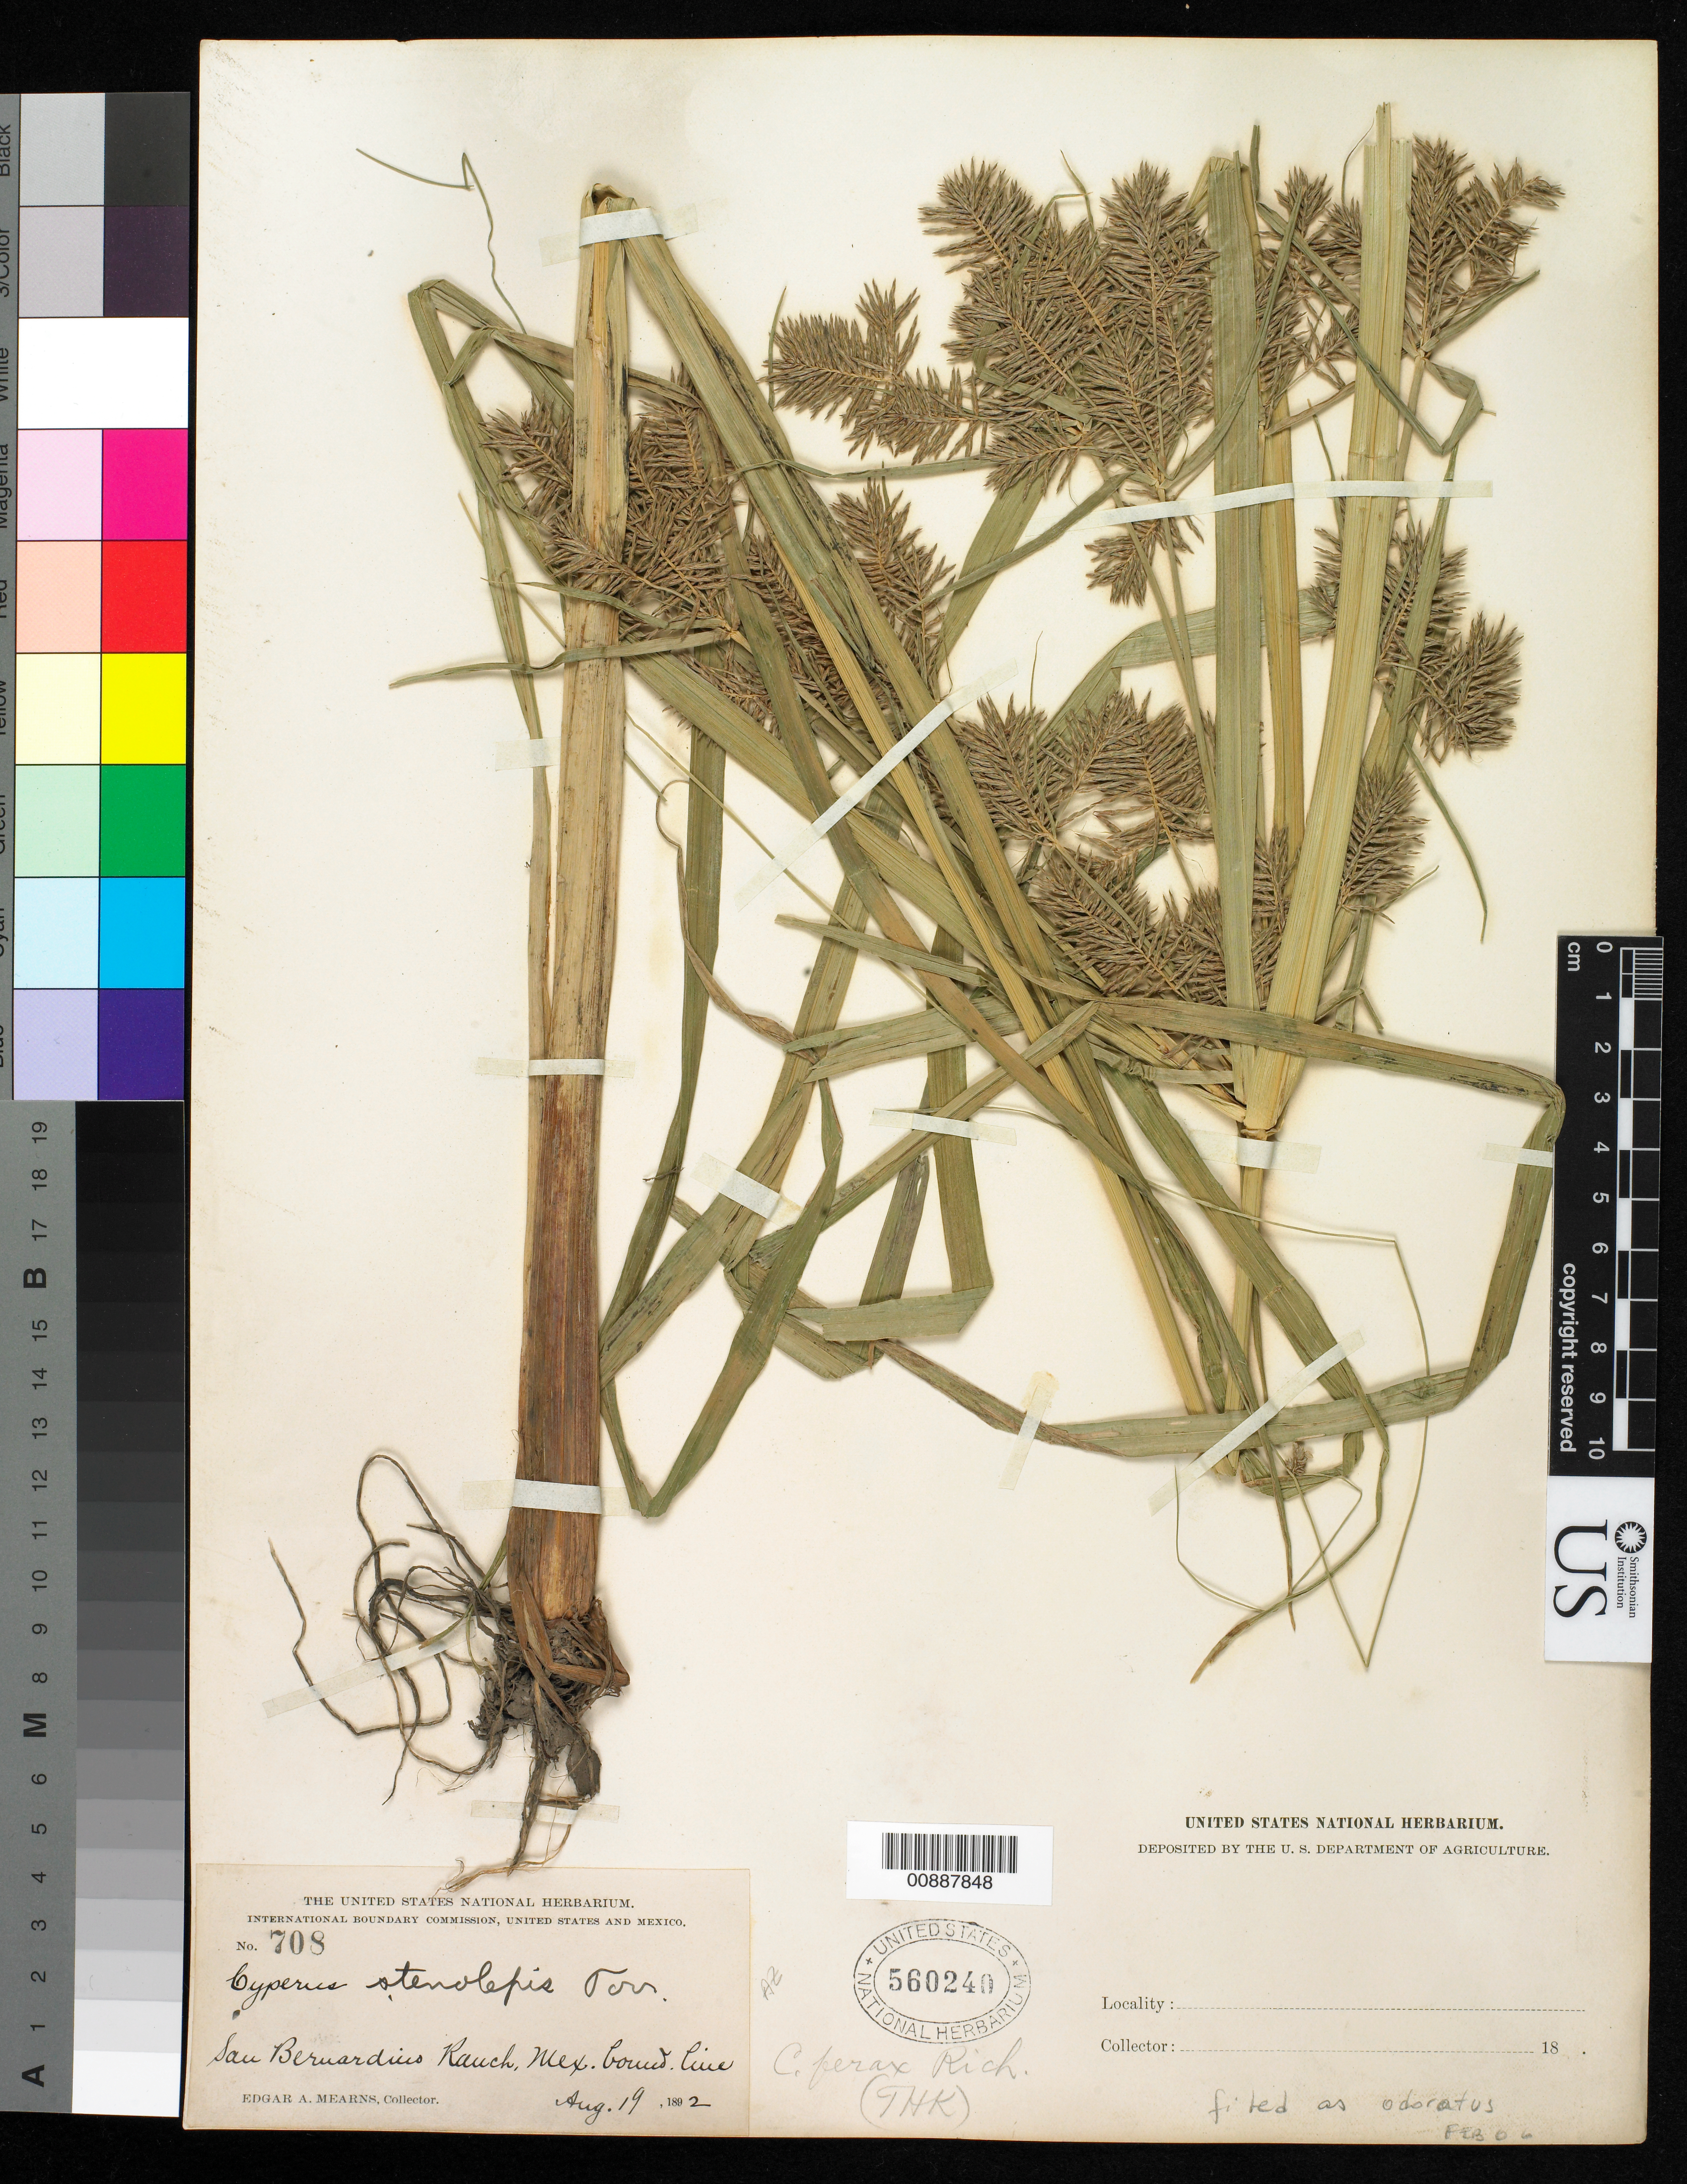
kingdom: Plantae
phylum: Tracheophyta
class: Liliopsida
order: Poales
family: Cyperaceae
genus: Cyperus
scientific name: Cyperus odoratus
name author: L.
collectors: E. A. Mearns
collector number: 708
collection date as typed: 19 Aug 1892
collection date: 1892-08-19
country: United States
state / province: Arizona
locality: San Bernardino Ranch, Mexican Boundary Line.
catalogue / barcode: US 560240